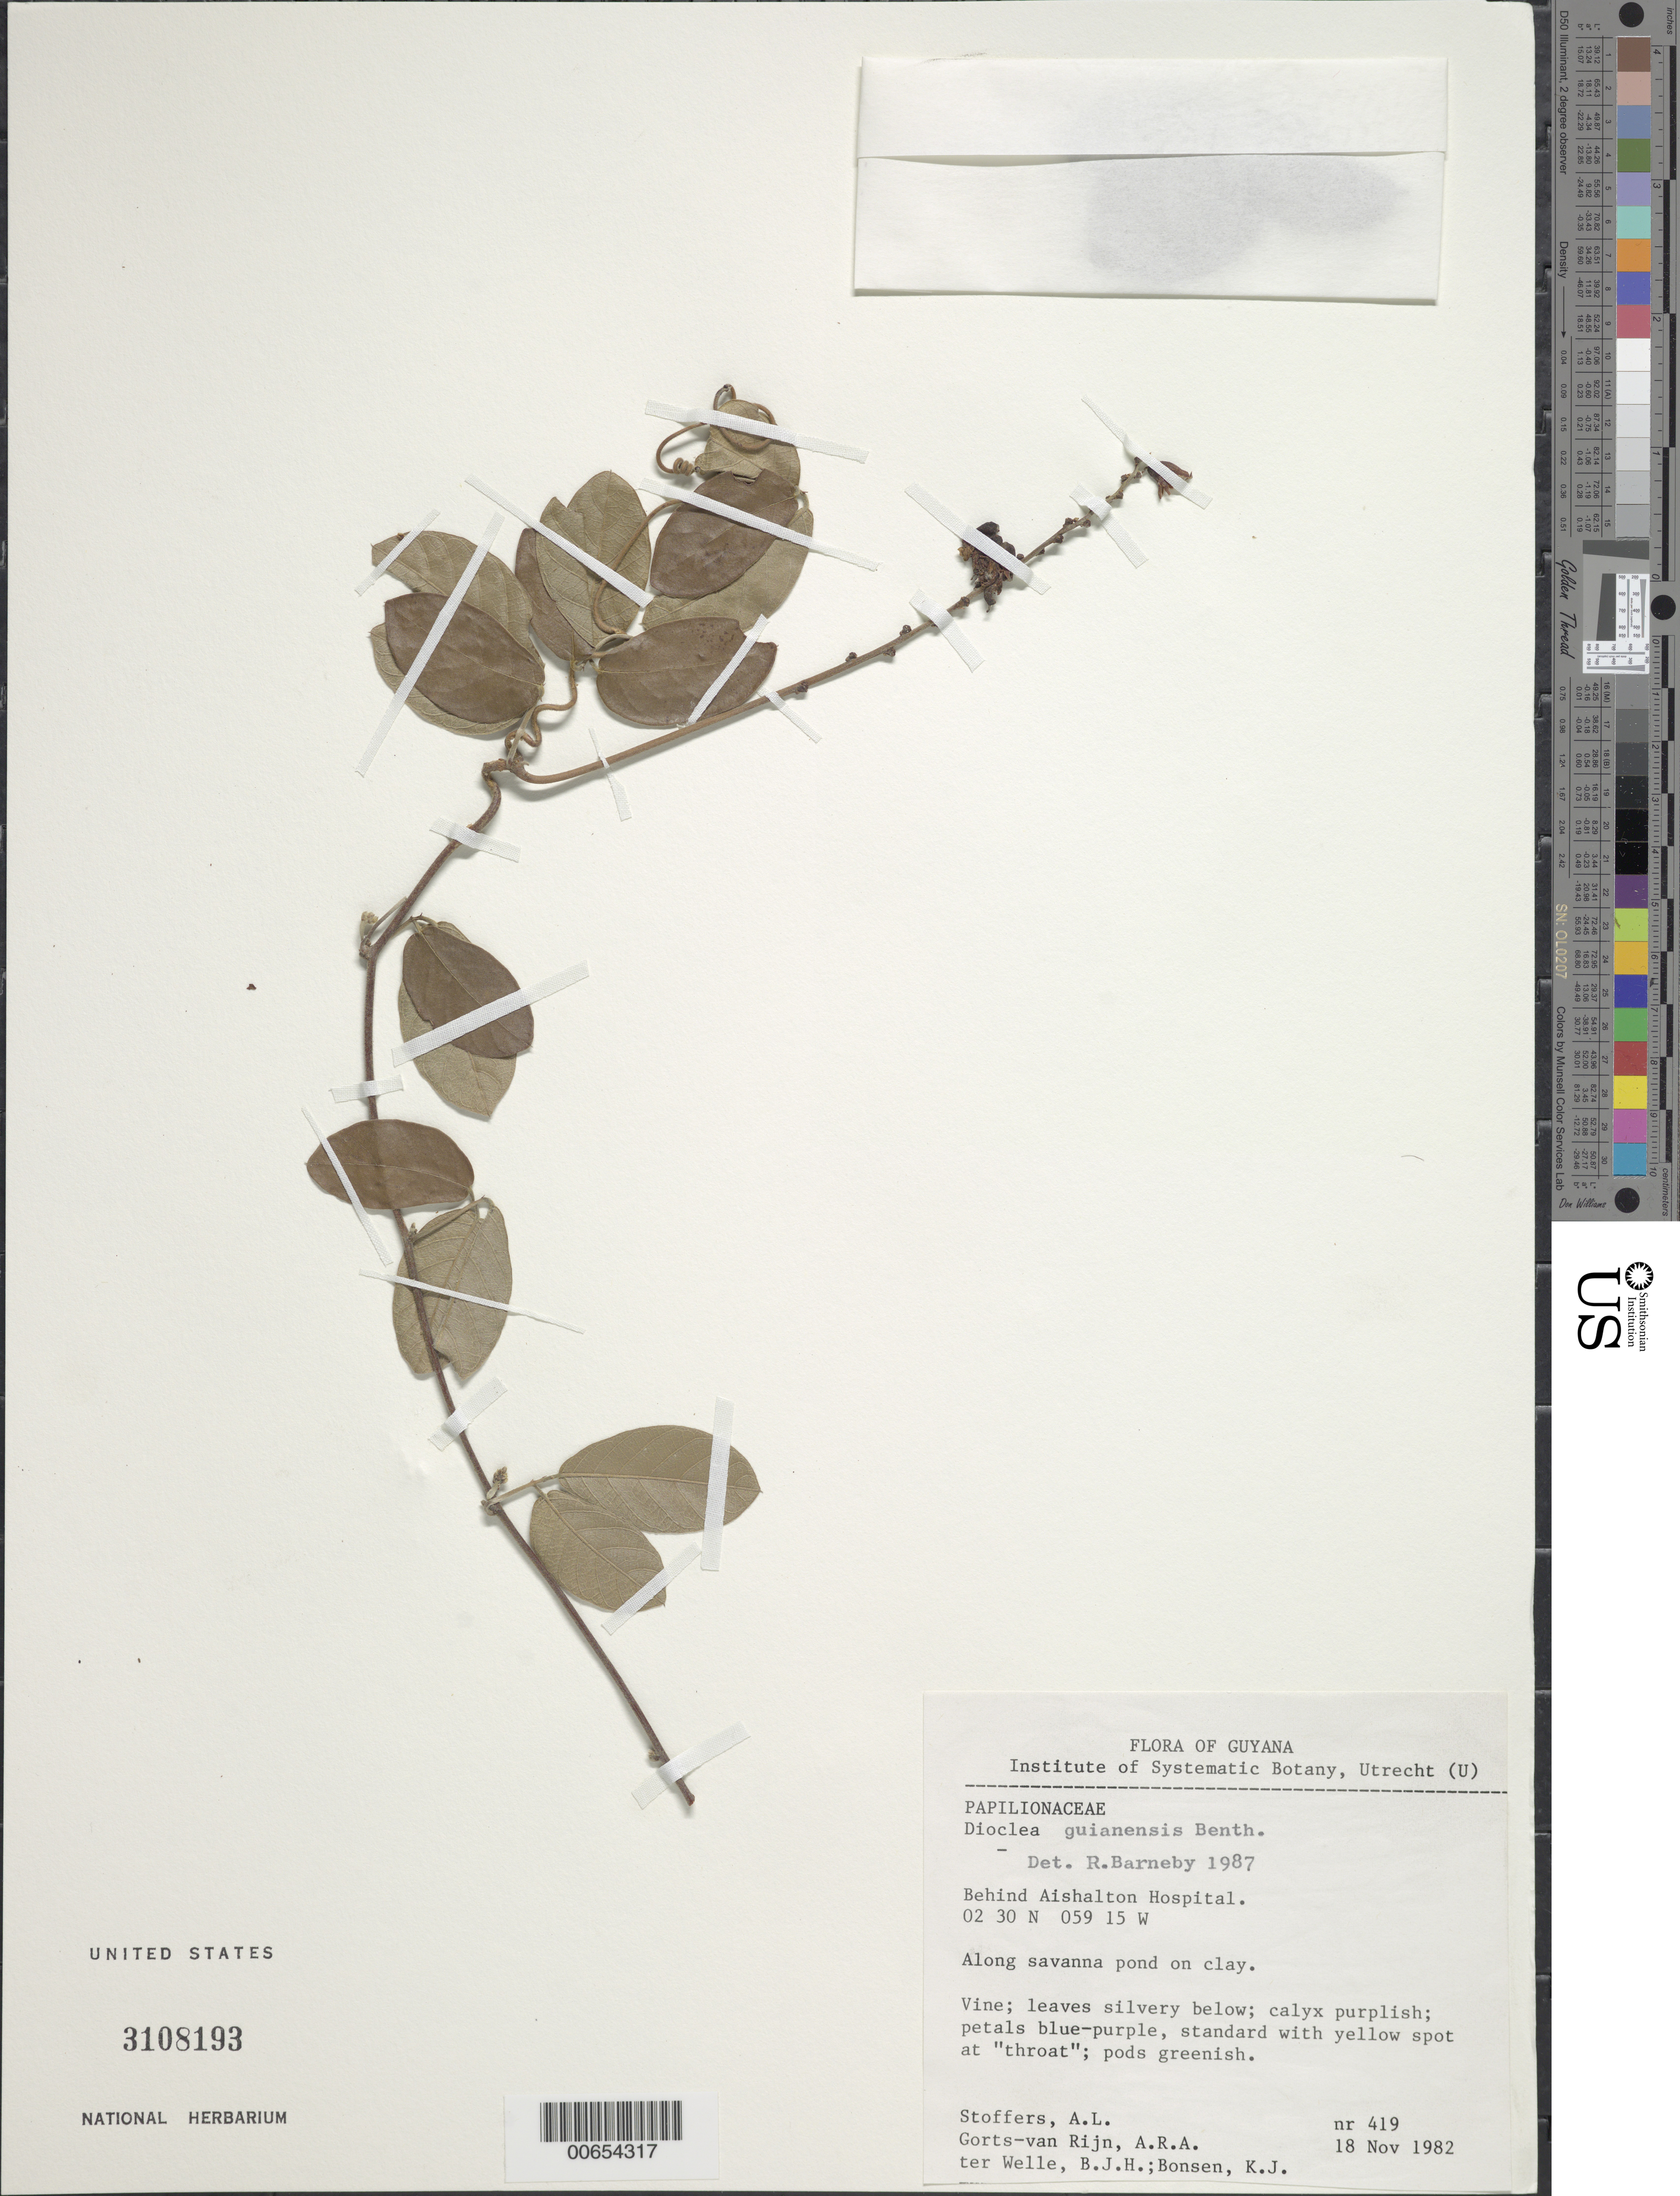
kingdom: Plantae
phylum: Tracheophyta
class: Magnoliopsida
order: Fabales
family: Fabaceae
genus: Dioclea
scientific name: Dioclea guianensis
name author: Benth.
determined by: Barneby, Rupert C., (NY)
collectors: A. Stoffers, A. .R. A. Görts-van Rijn, B. Welle & K. Bonsen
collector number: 419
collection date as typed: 18-Nov-82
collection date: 1982-11-18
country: Guyana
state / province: U. Takutu-U. Essequibo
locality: Aishalton Hospital, behind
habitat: Savanna pond on clay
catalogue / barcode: US 3108193